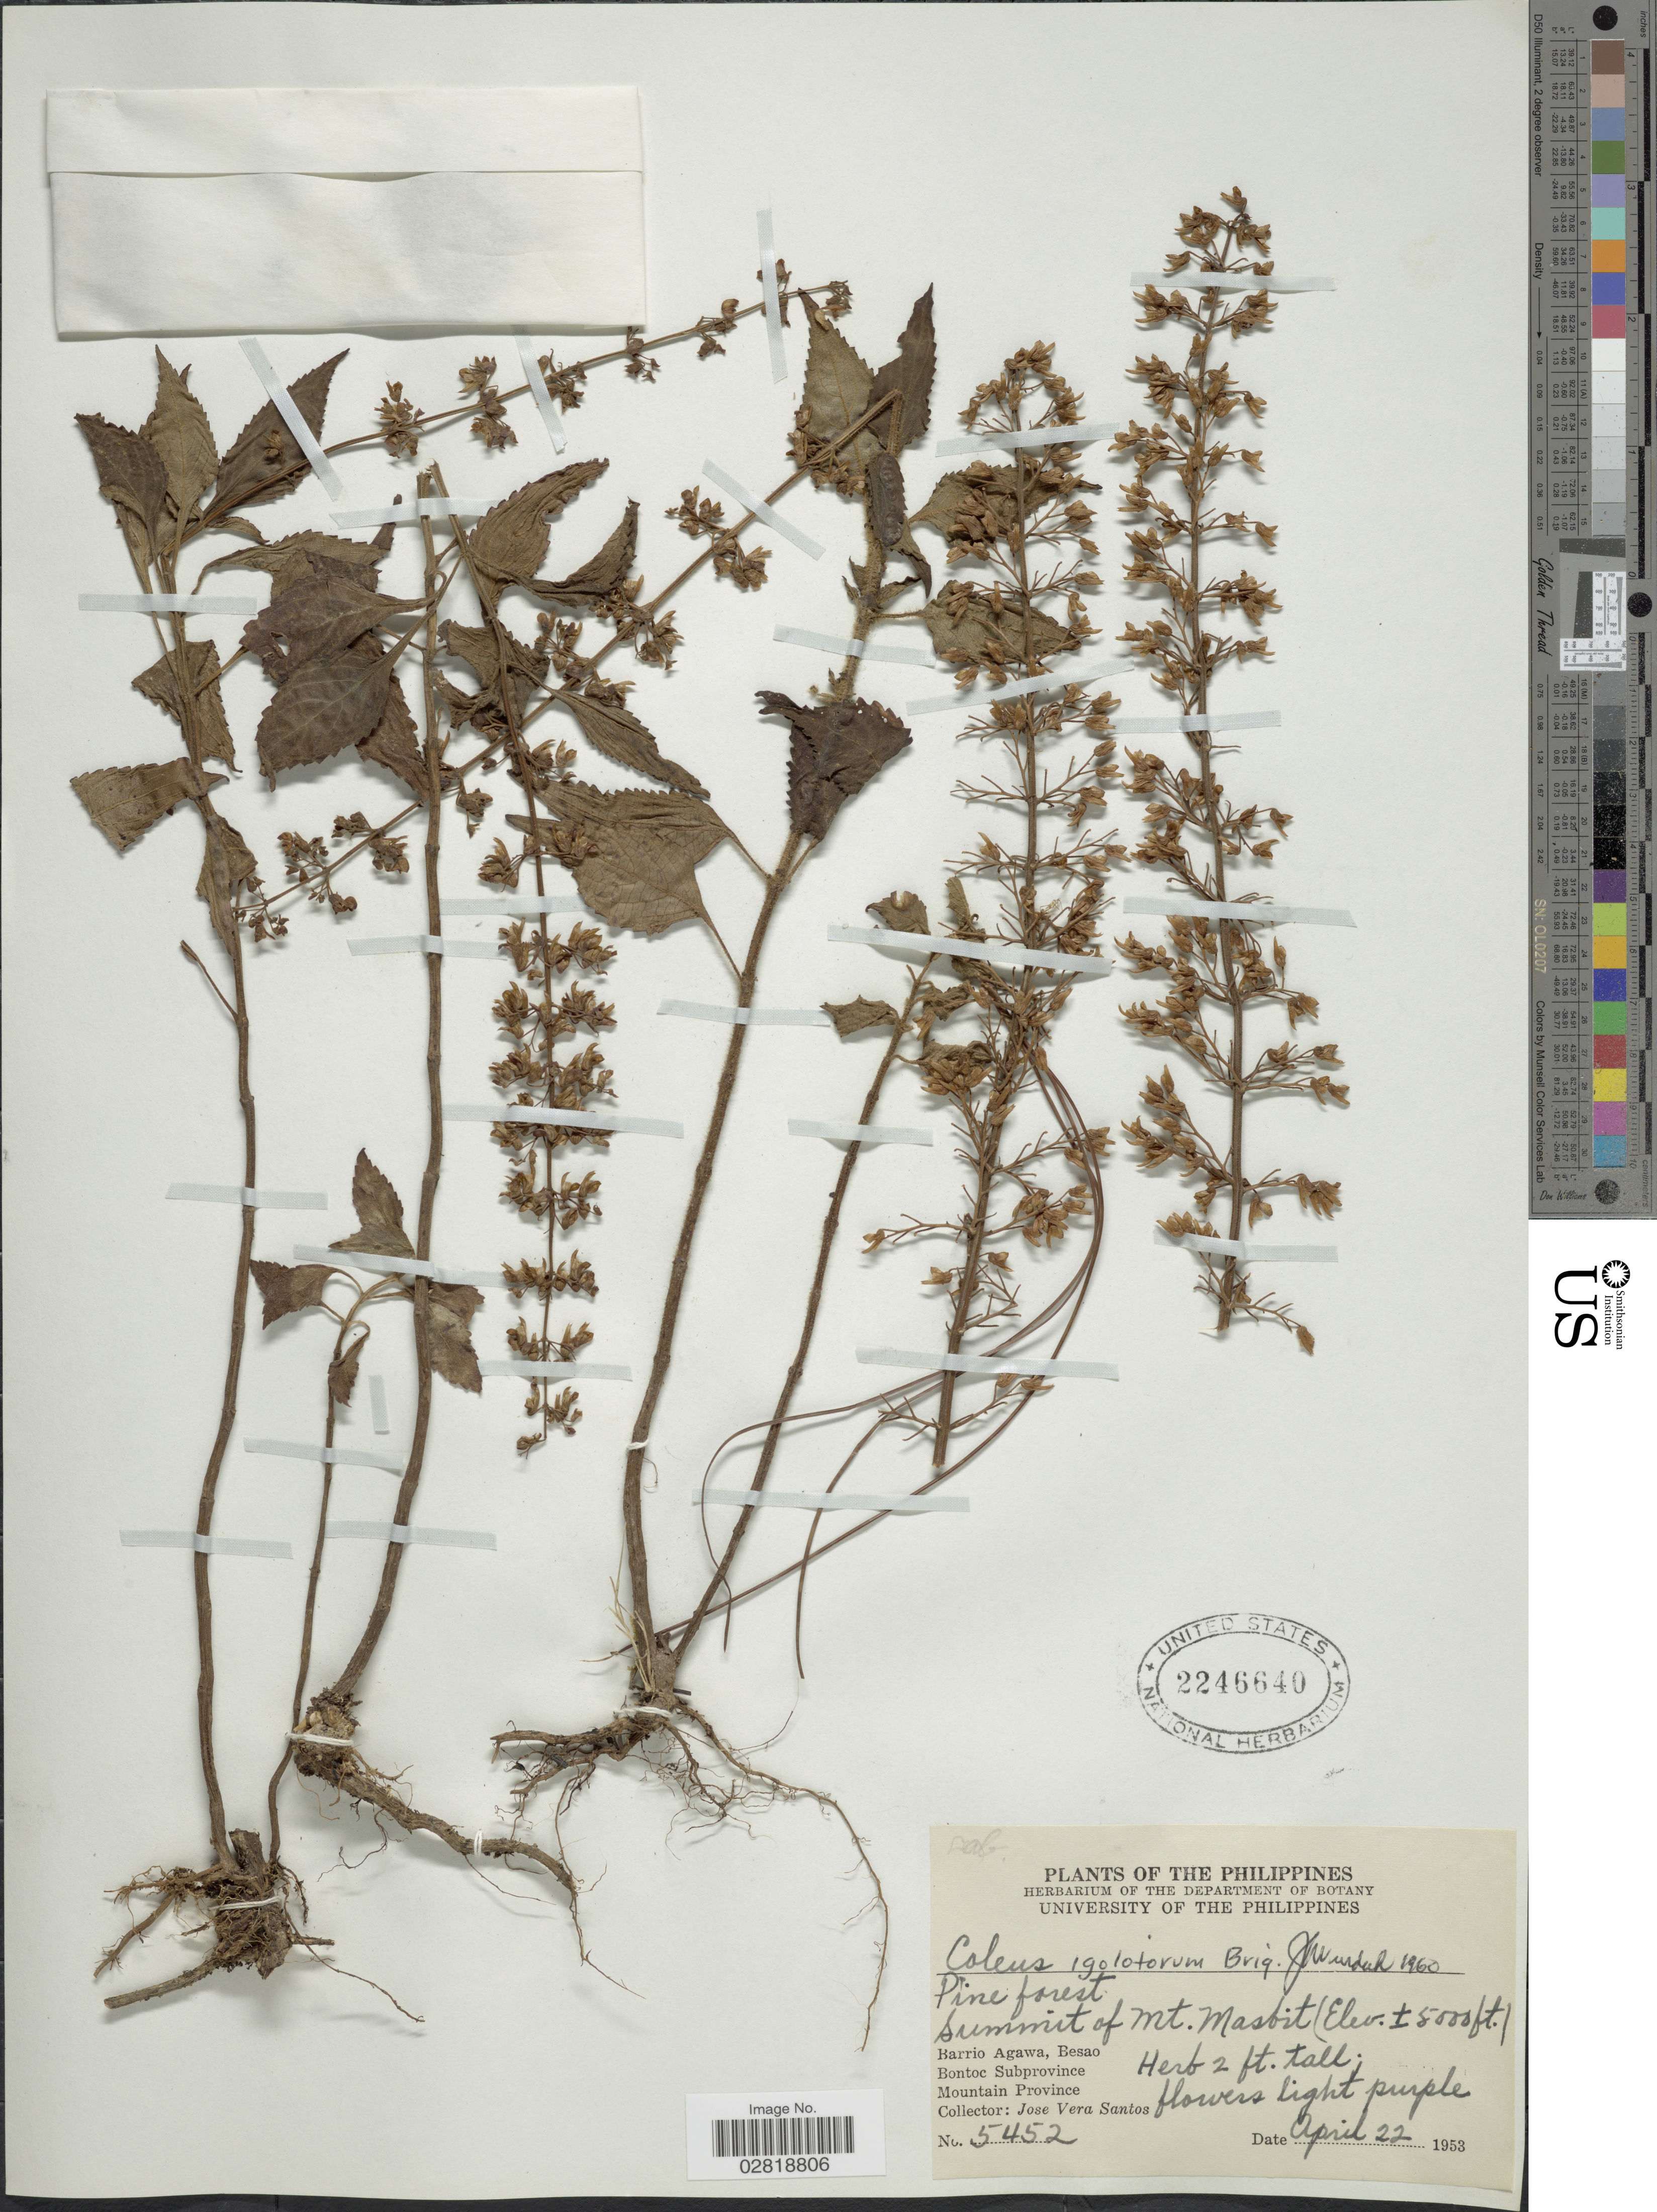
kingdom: Plantae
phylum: Tracheophyta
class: Magnoliopsida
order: Lamiales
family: Lamiaceae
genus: Plectranthus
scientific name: Plectranthus scutellarioides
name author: (L.) R. Br.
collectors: J. Santos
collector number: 5452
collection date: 1953-04-22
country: Philippines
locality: Summit of Mt. Masbit. Barrio Agawa, Besao. Bontoc Subprovince. Mountain Province.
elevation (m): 1524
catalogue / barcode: US 2246640